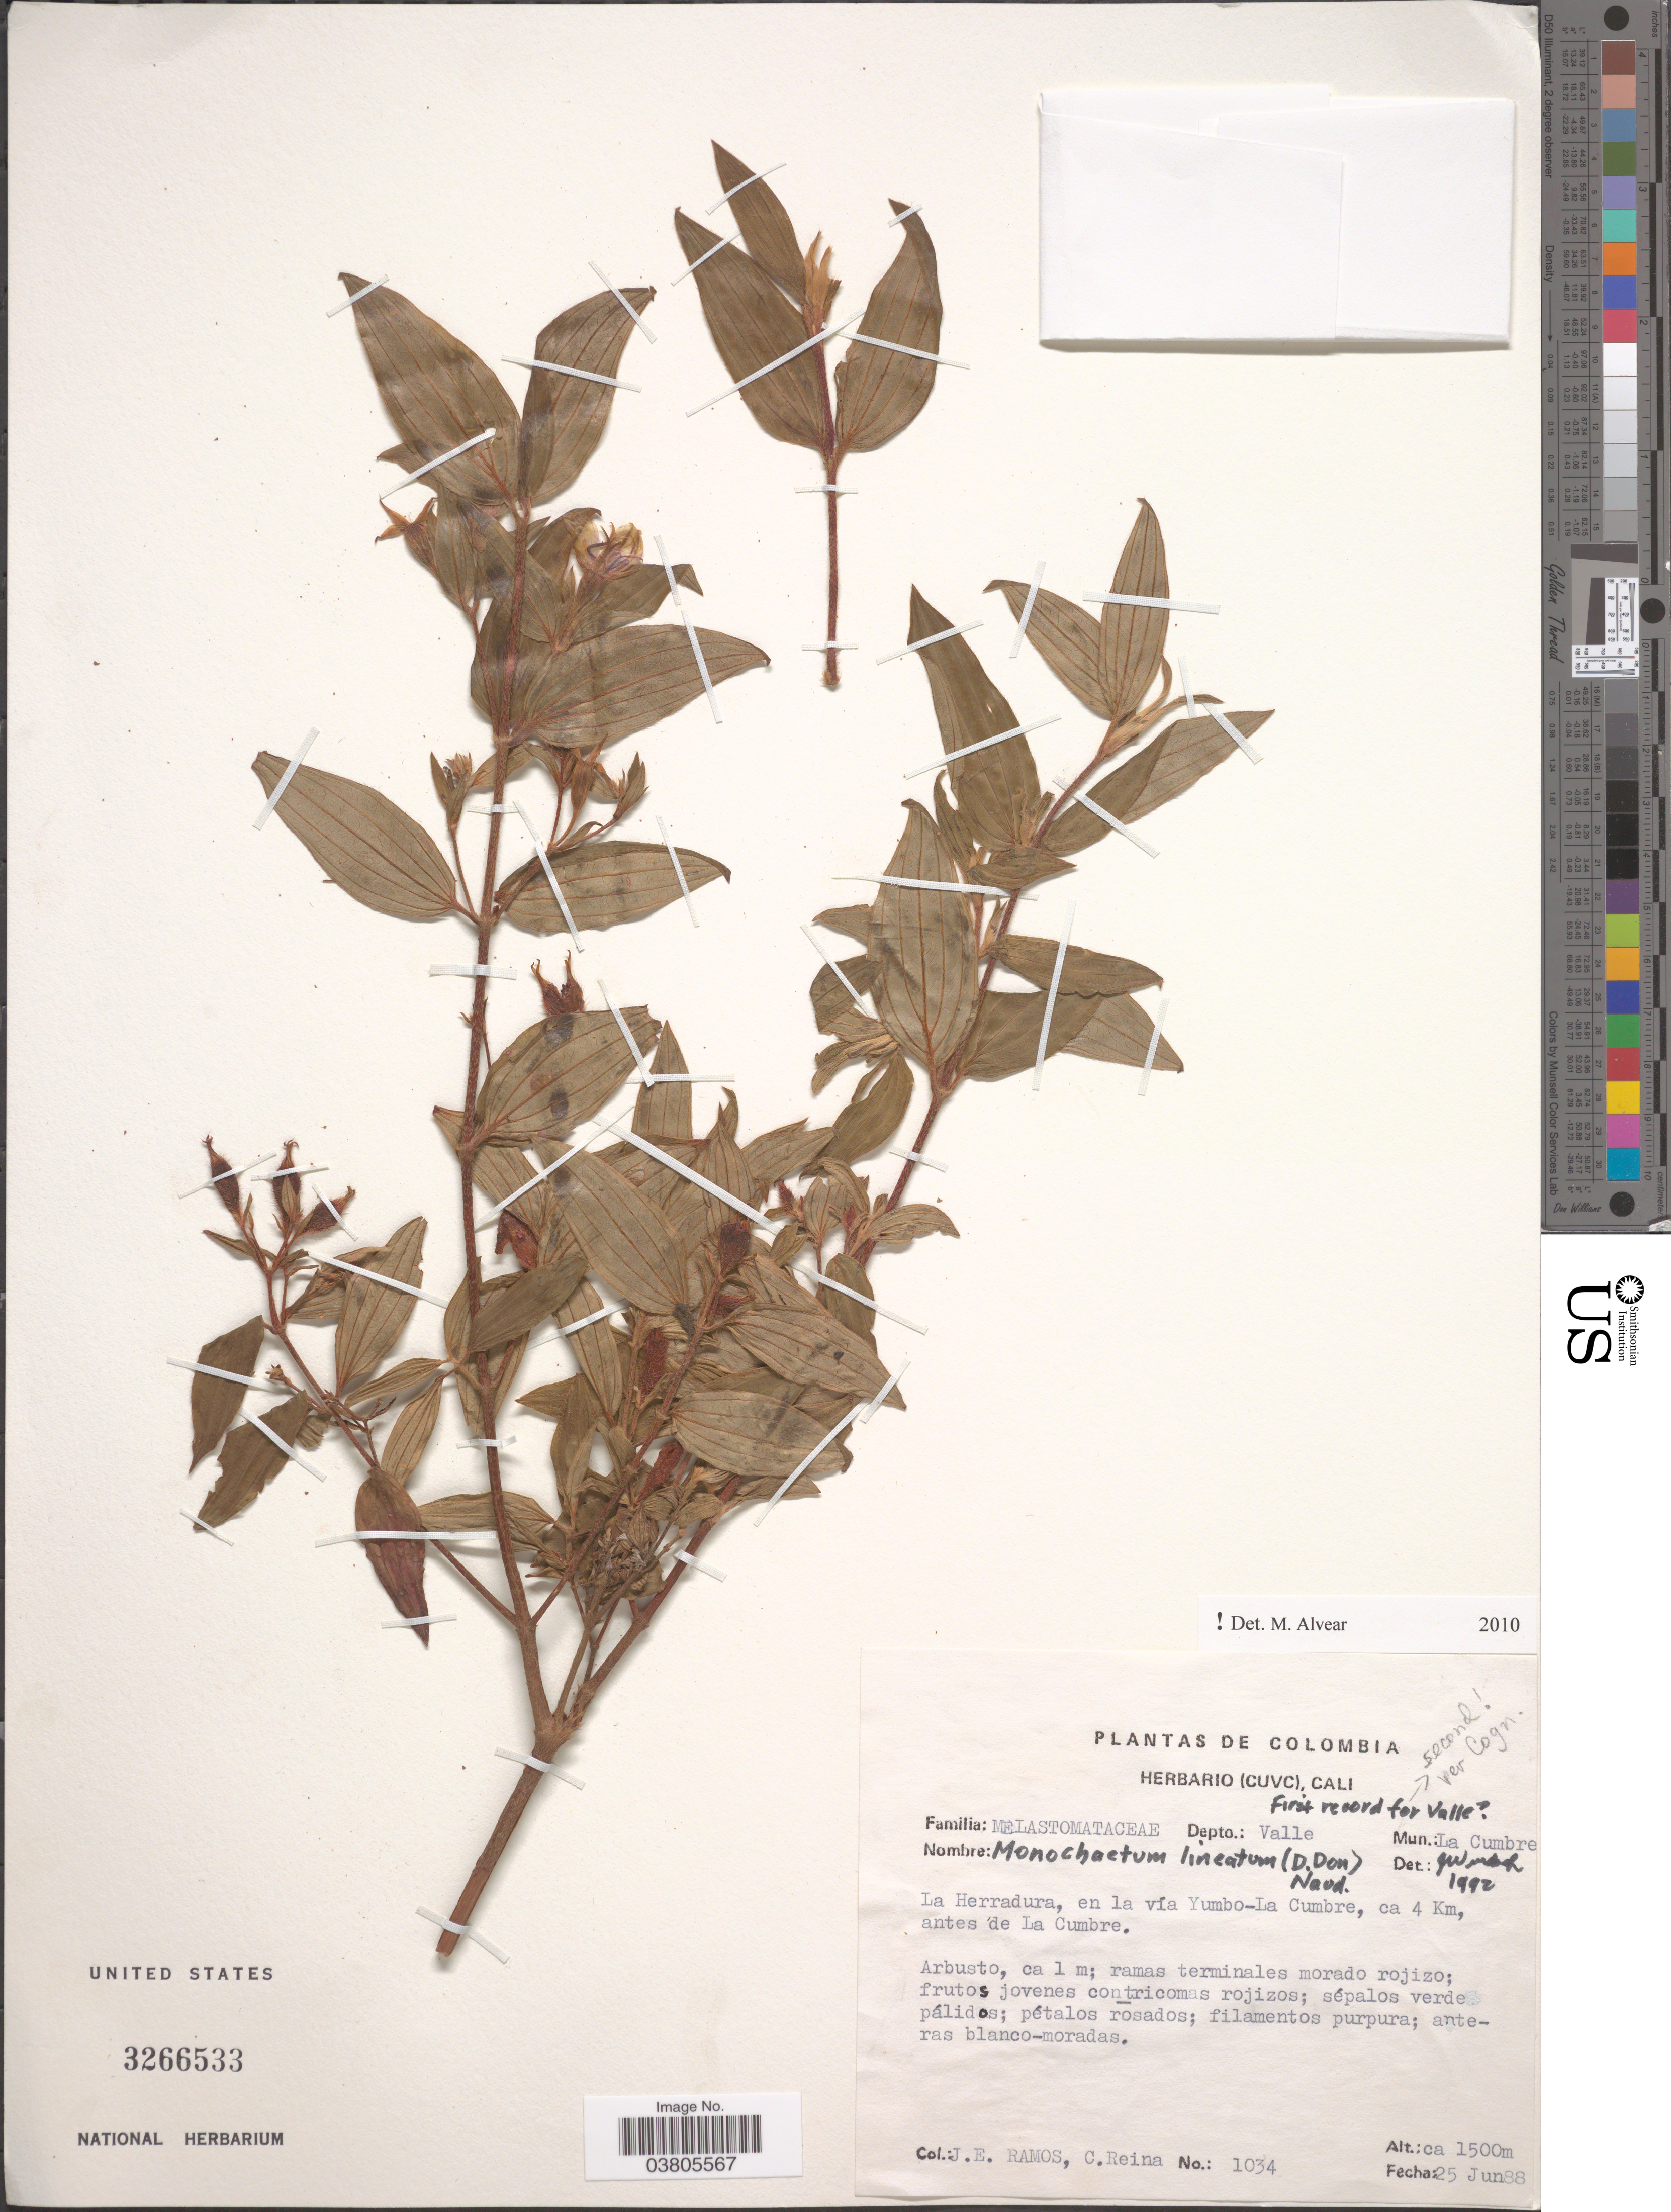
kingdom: Plantae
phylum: Tracheophyta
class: Magnoliopsida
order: Myrtales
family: Melastomataceae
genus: Monochaetum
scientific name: Monochaetum lineatum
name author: (D. Don) Naudin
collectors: J. E. Ramos & C. Reina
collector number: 1034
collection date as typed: Transcribed d/m/y: 25/6/88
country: Colombia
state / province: Valle del Cauca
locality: Depto.: Valle. Mun.: La Cumbre. La Herradura, en la vía Yumbo-La Cumbre, ca 4 Km, antes de La Cumbre.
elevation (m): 1500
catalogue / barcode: US 3266533